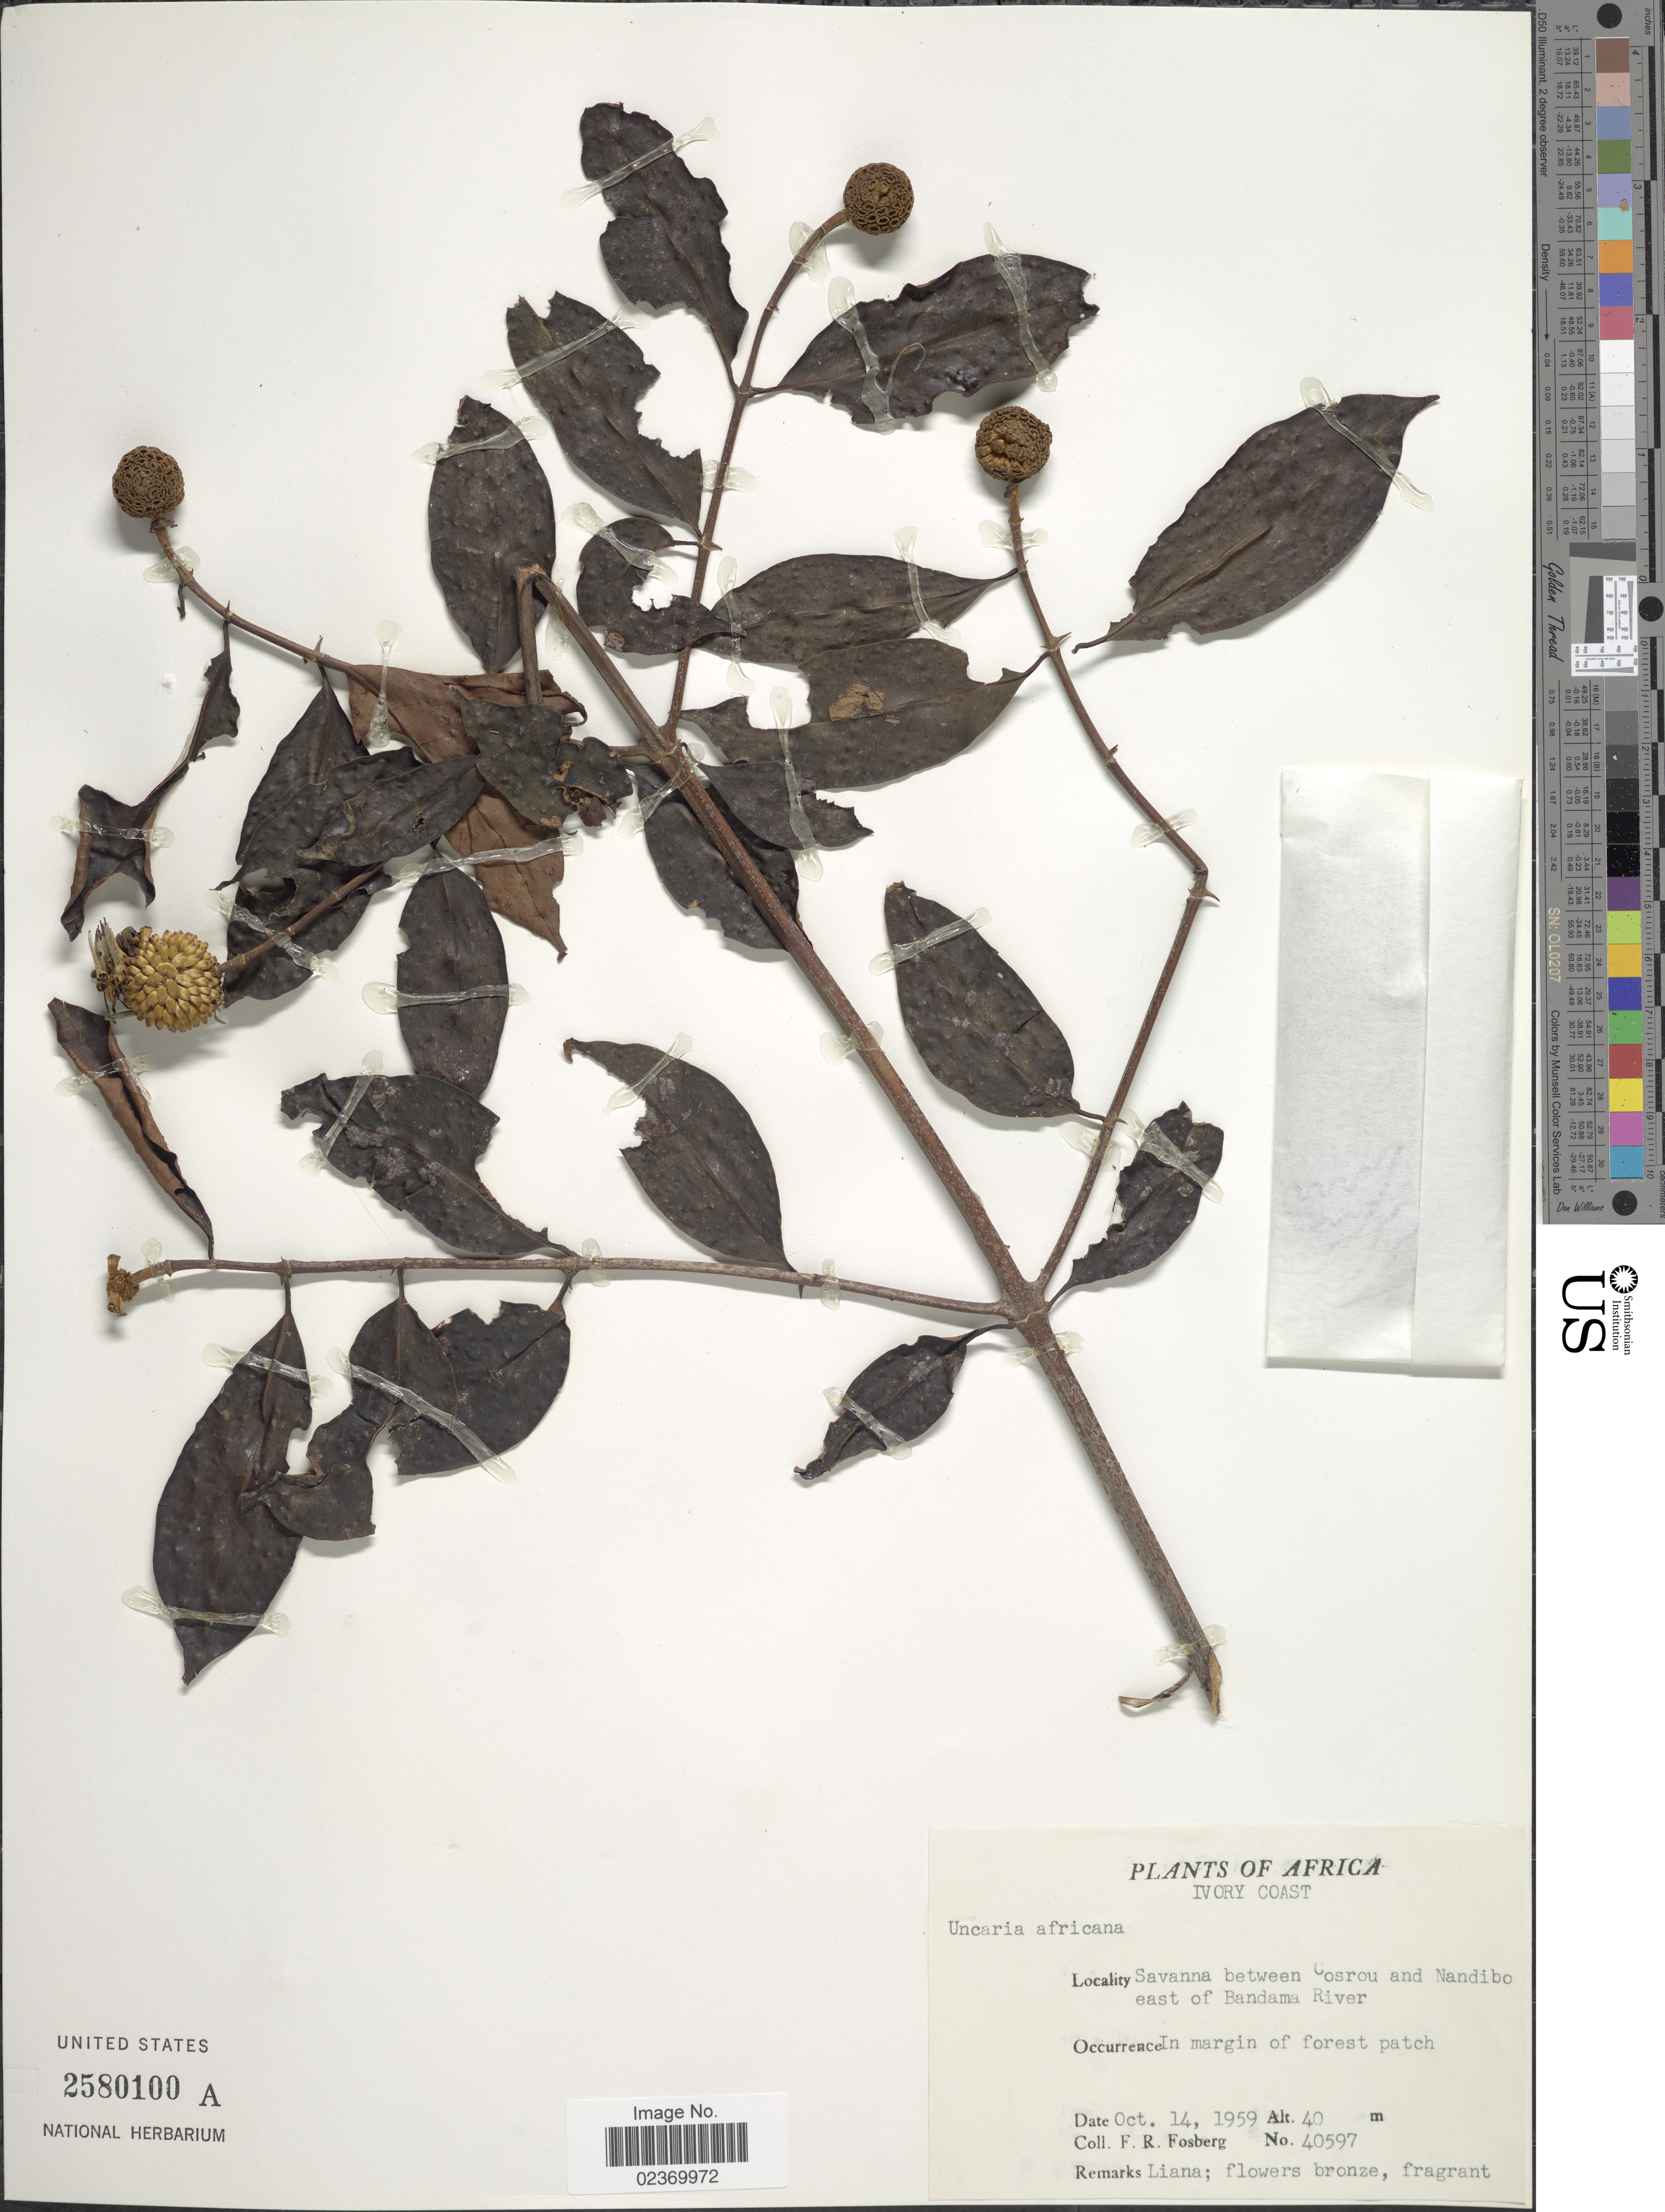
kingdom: Plantae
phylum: Tracheophyta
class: Magnoliopsida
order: Gentianales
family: Rubiaceae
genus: Uncaria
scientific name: Uncaria africana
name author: G. Don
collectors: F. R. Fosberg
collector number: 40597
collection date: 1959-10-14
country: Ivory Coast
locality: Savanna between Cosrou and Nandibo east of Bandama River, In margin of forest patch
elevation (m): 40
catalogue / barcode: US 2580100A